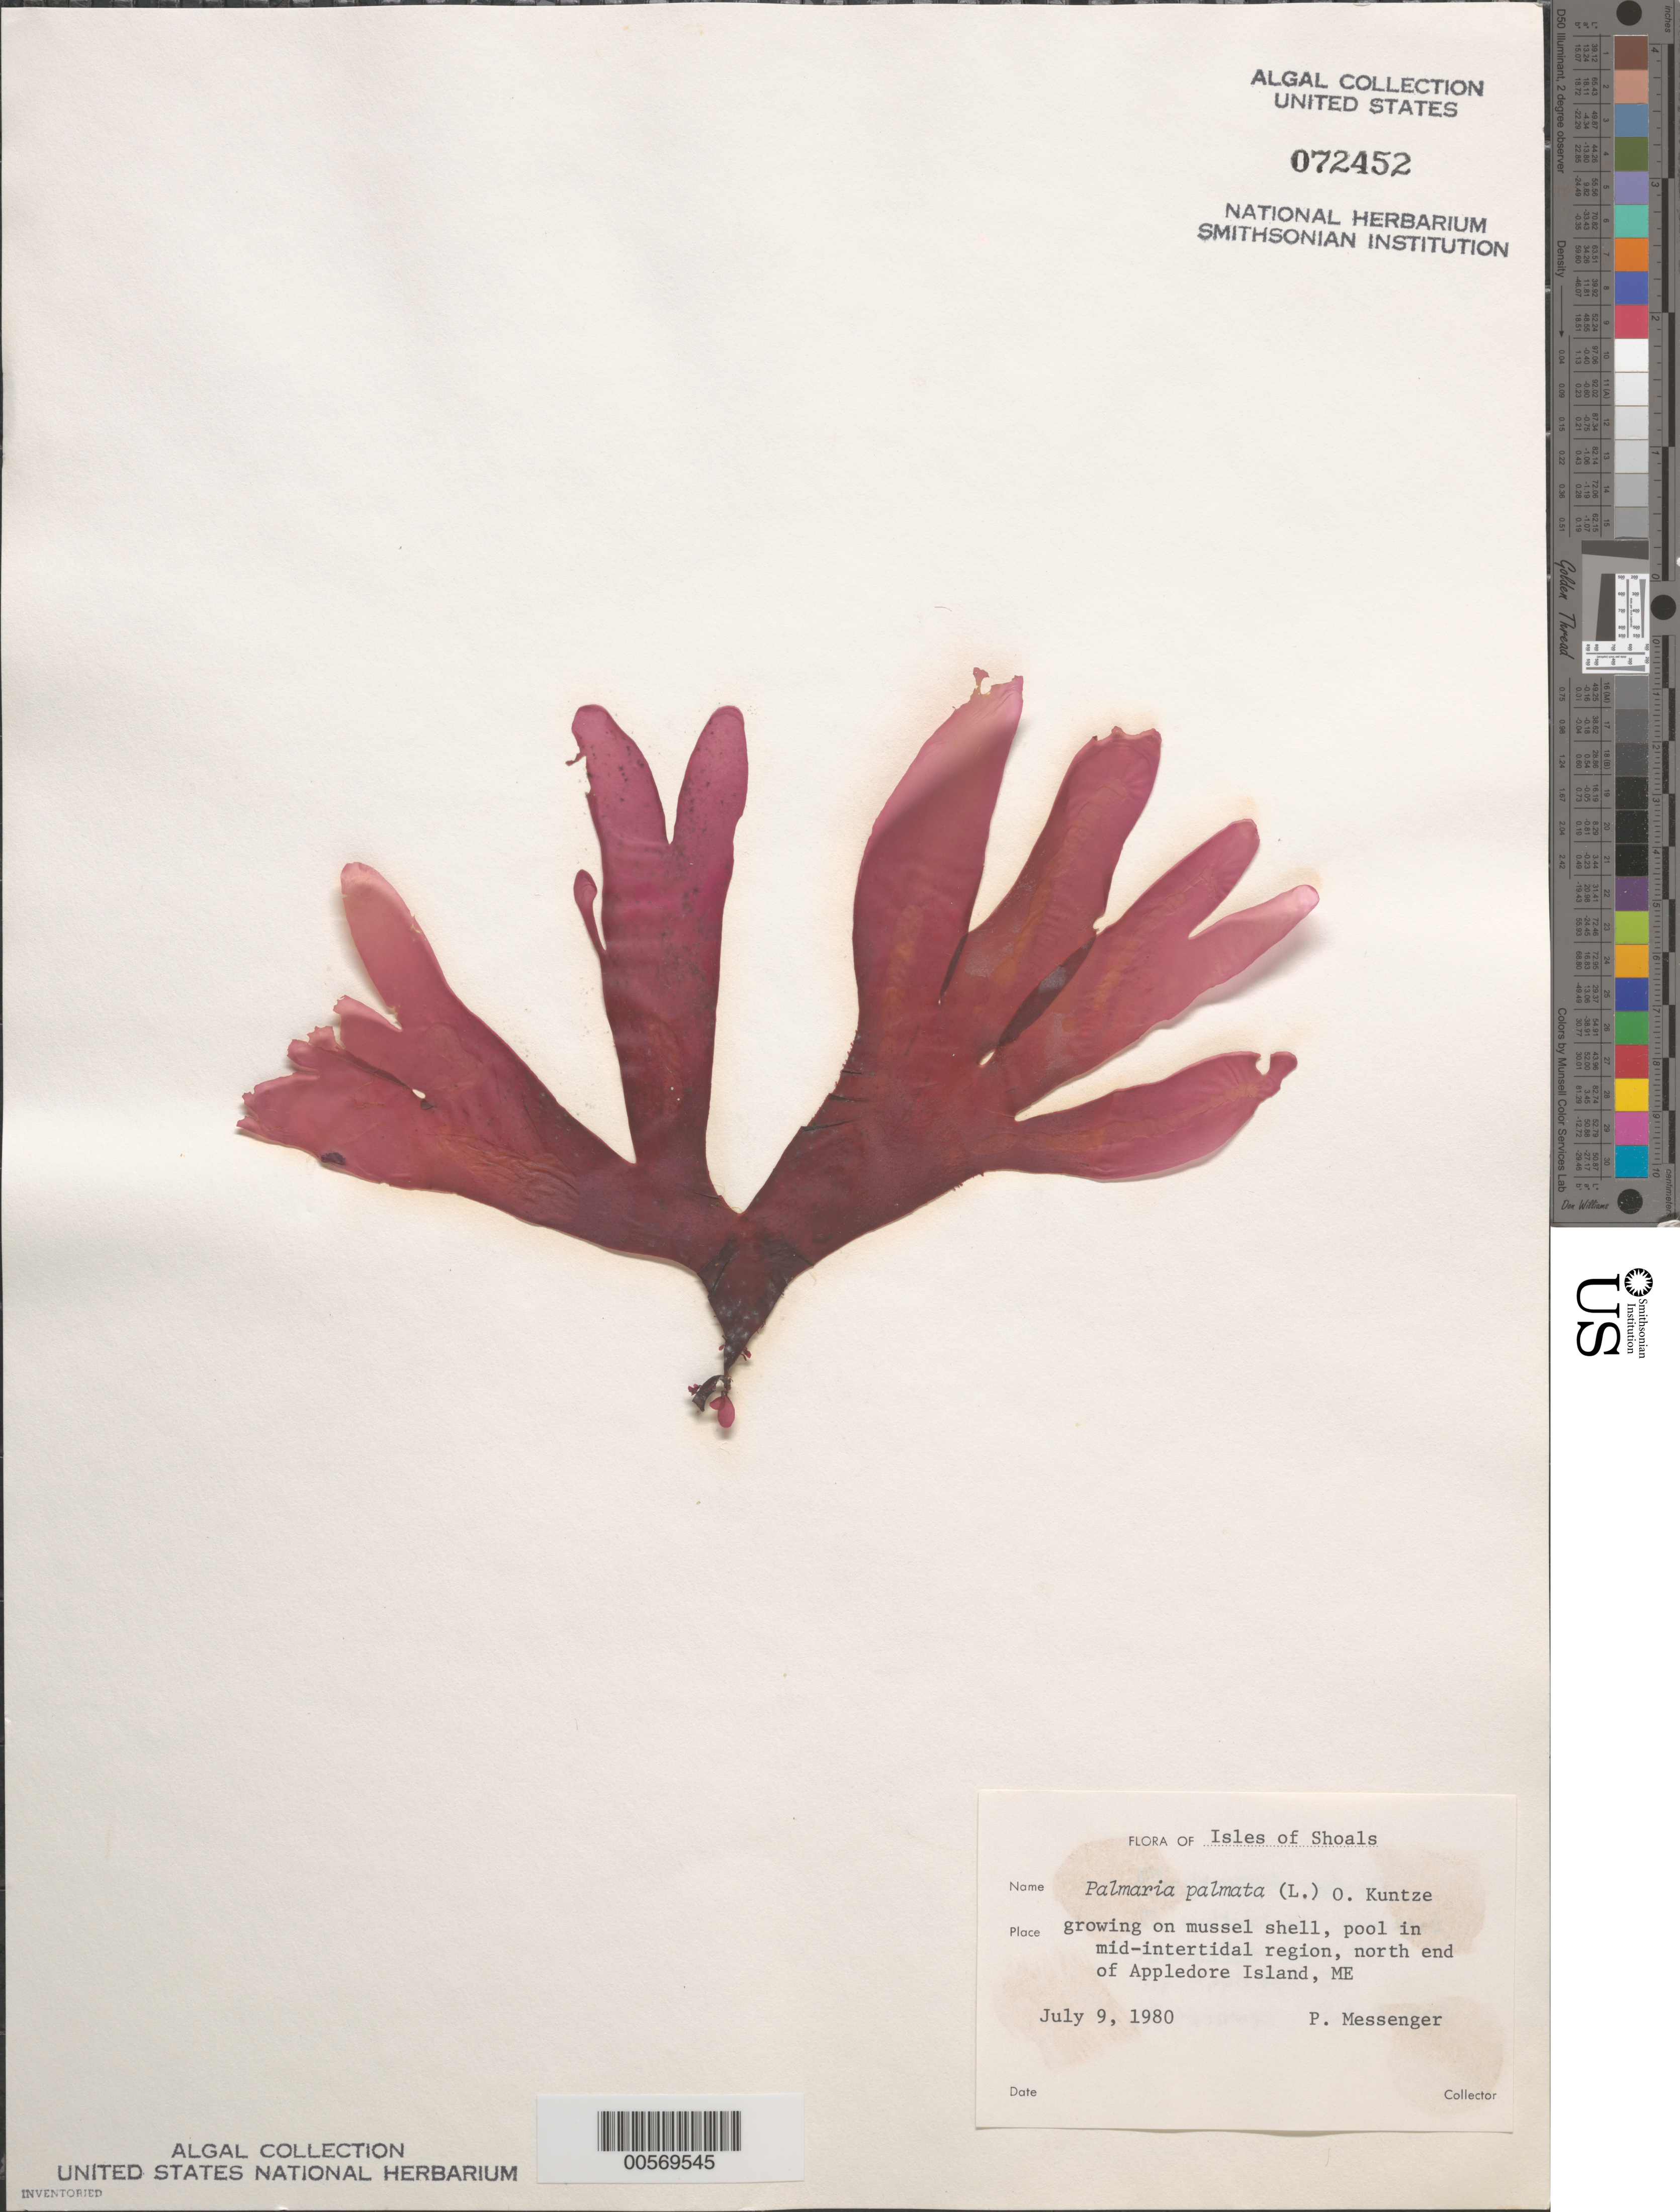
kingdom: Plantae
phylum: Rhodophyta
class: Florideophyceae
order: Palmariales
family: Palmariaceae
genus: Palmaria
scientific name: Palmaria palmata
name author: (L.) F. Weber & D. Mohr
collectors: P. Messenger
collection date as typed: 09 Jul 1980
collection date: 1980-07-09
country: United States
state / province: Maine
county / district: York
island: Appledore Island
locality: North end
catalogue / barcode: US 72452